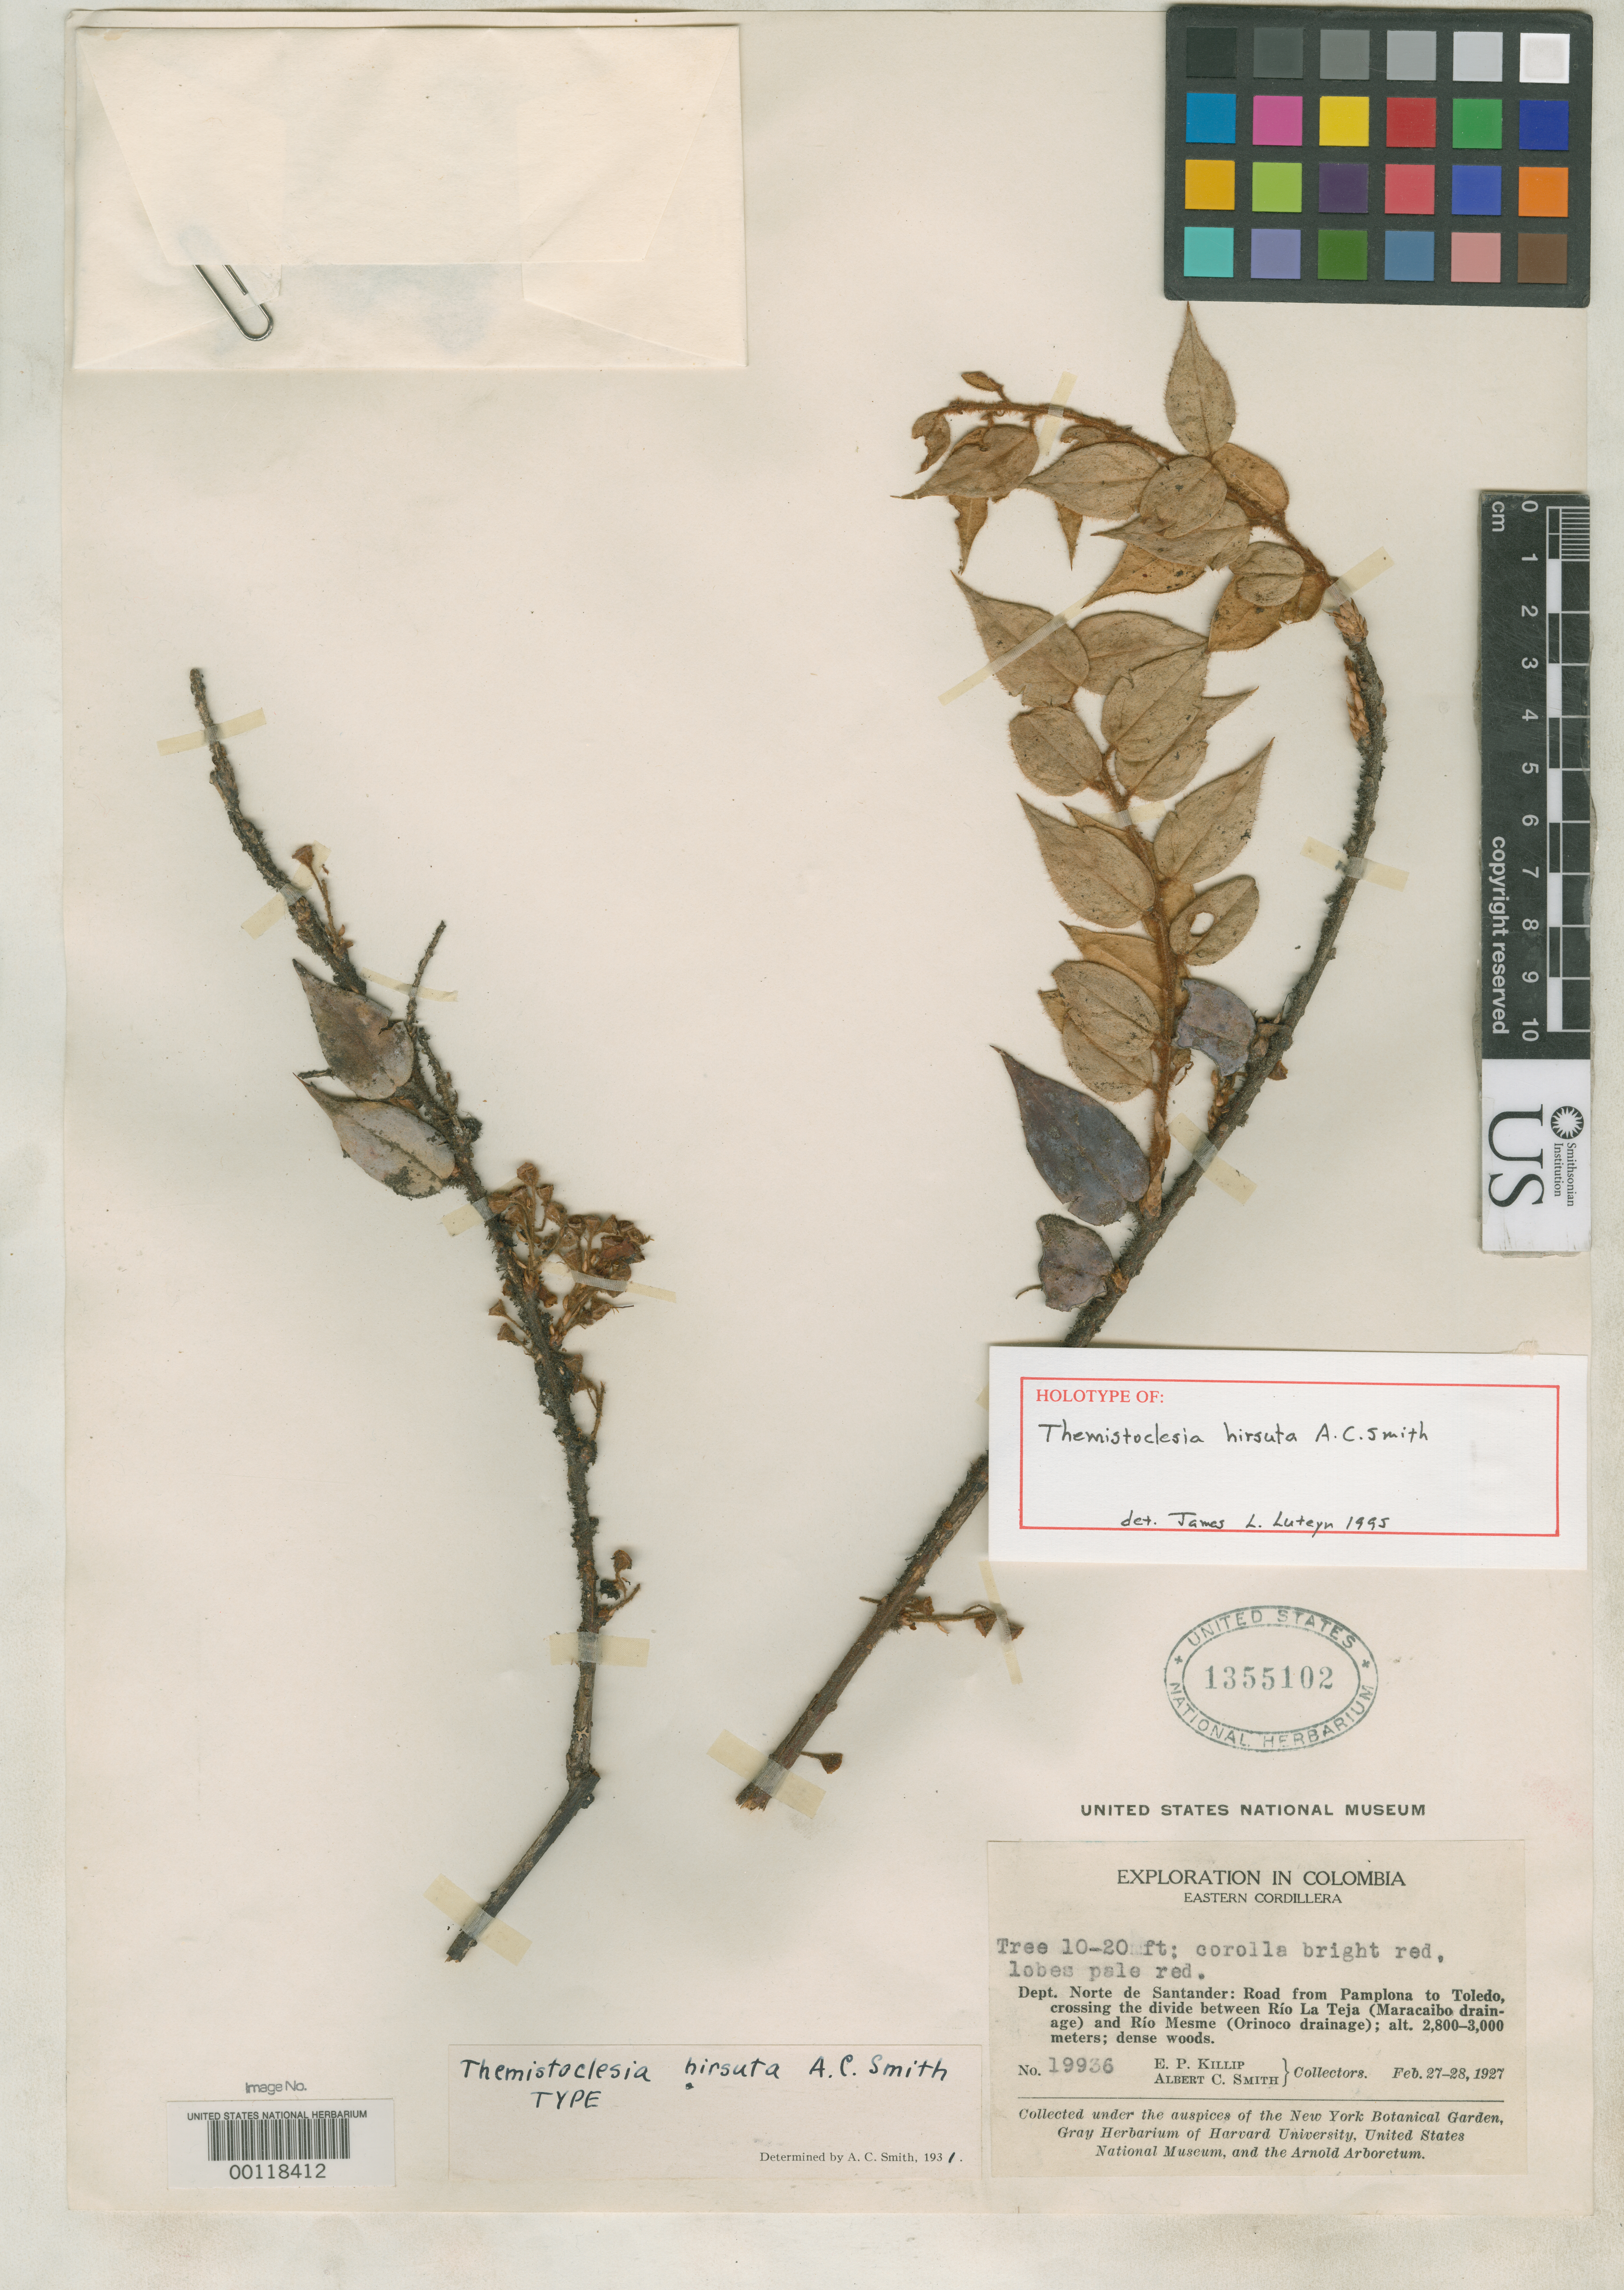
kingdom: Plantae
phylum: Tracheophyta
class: Magnoliopsida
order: Ericales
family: Ericaceae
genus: Themistoclesia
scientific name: Themistoclesia hirsuta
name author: A.C. Sm.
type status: Holotype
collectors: E. P. Killip & A. C. Smith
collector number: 19936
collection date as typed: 28 Feb 1927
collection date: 1927-02-28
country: Colombia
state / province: Norte de Santander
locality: Road from Pamplona to Toledo.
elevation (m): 2800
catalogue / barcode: US 1355102